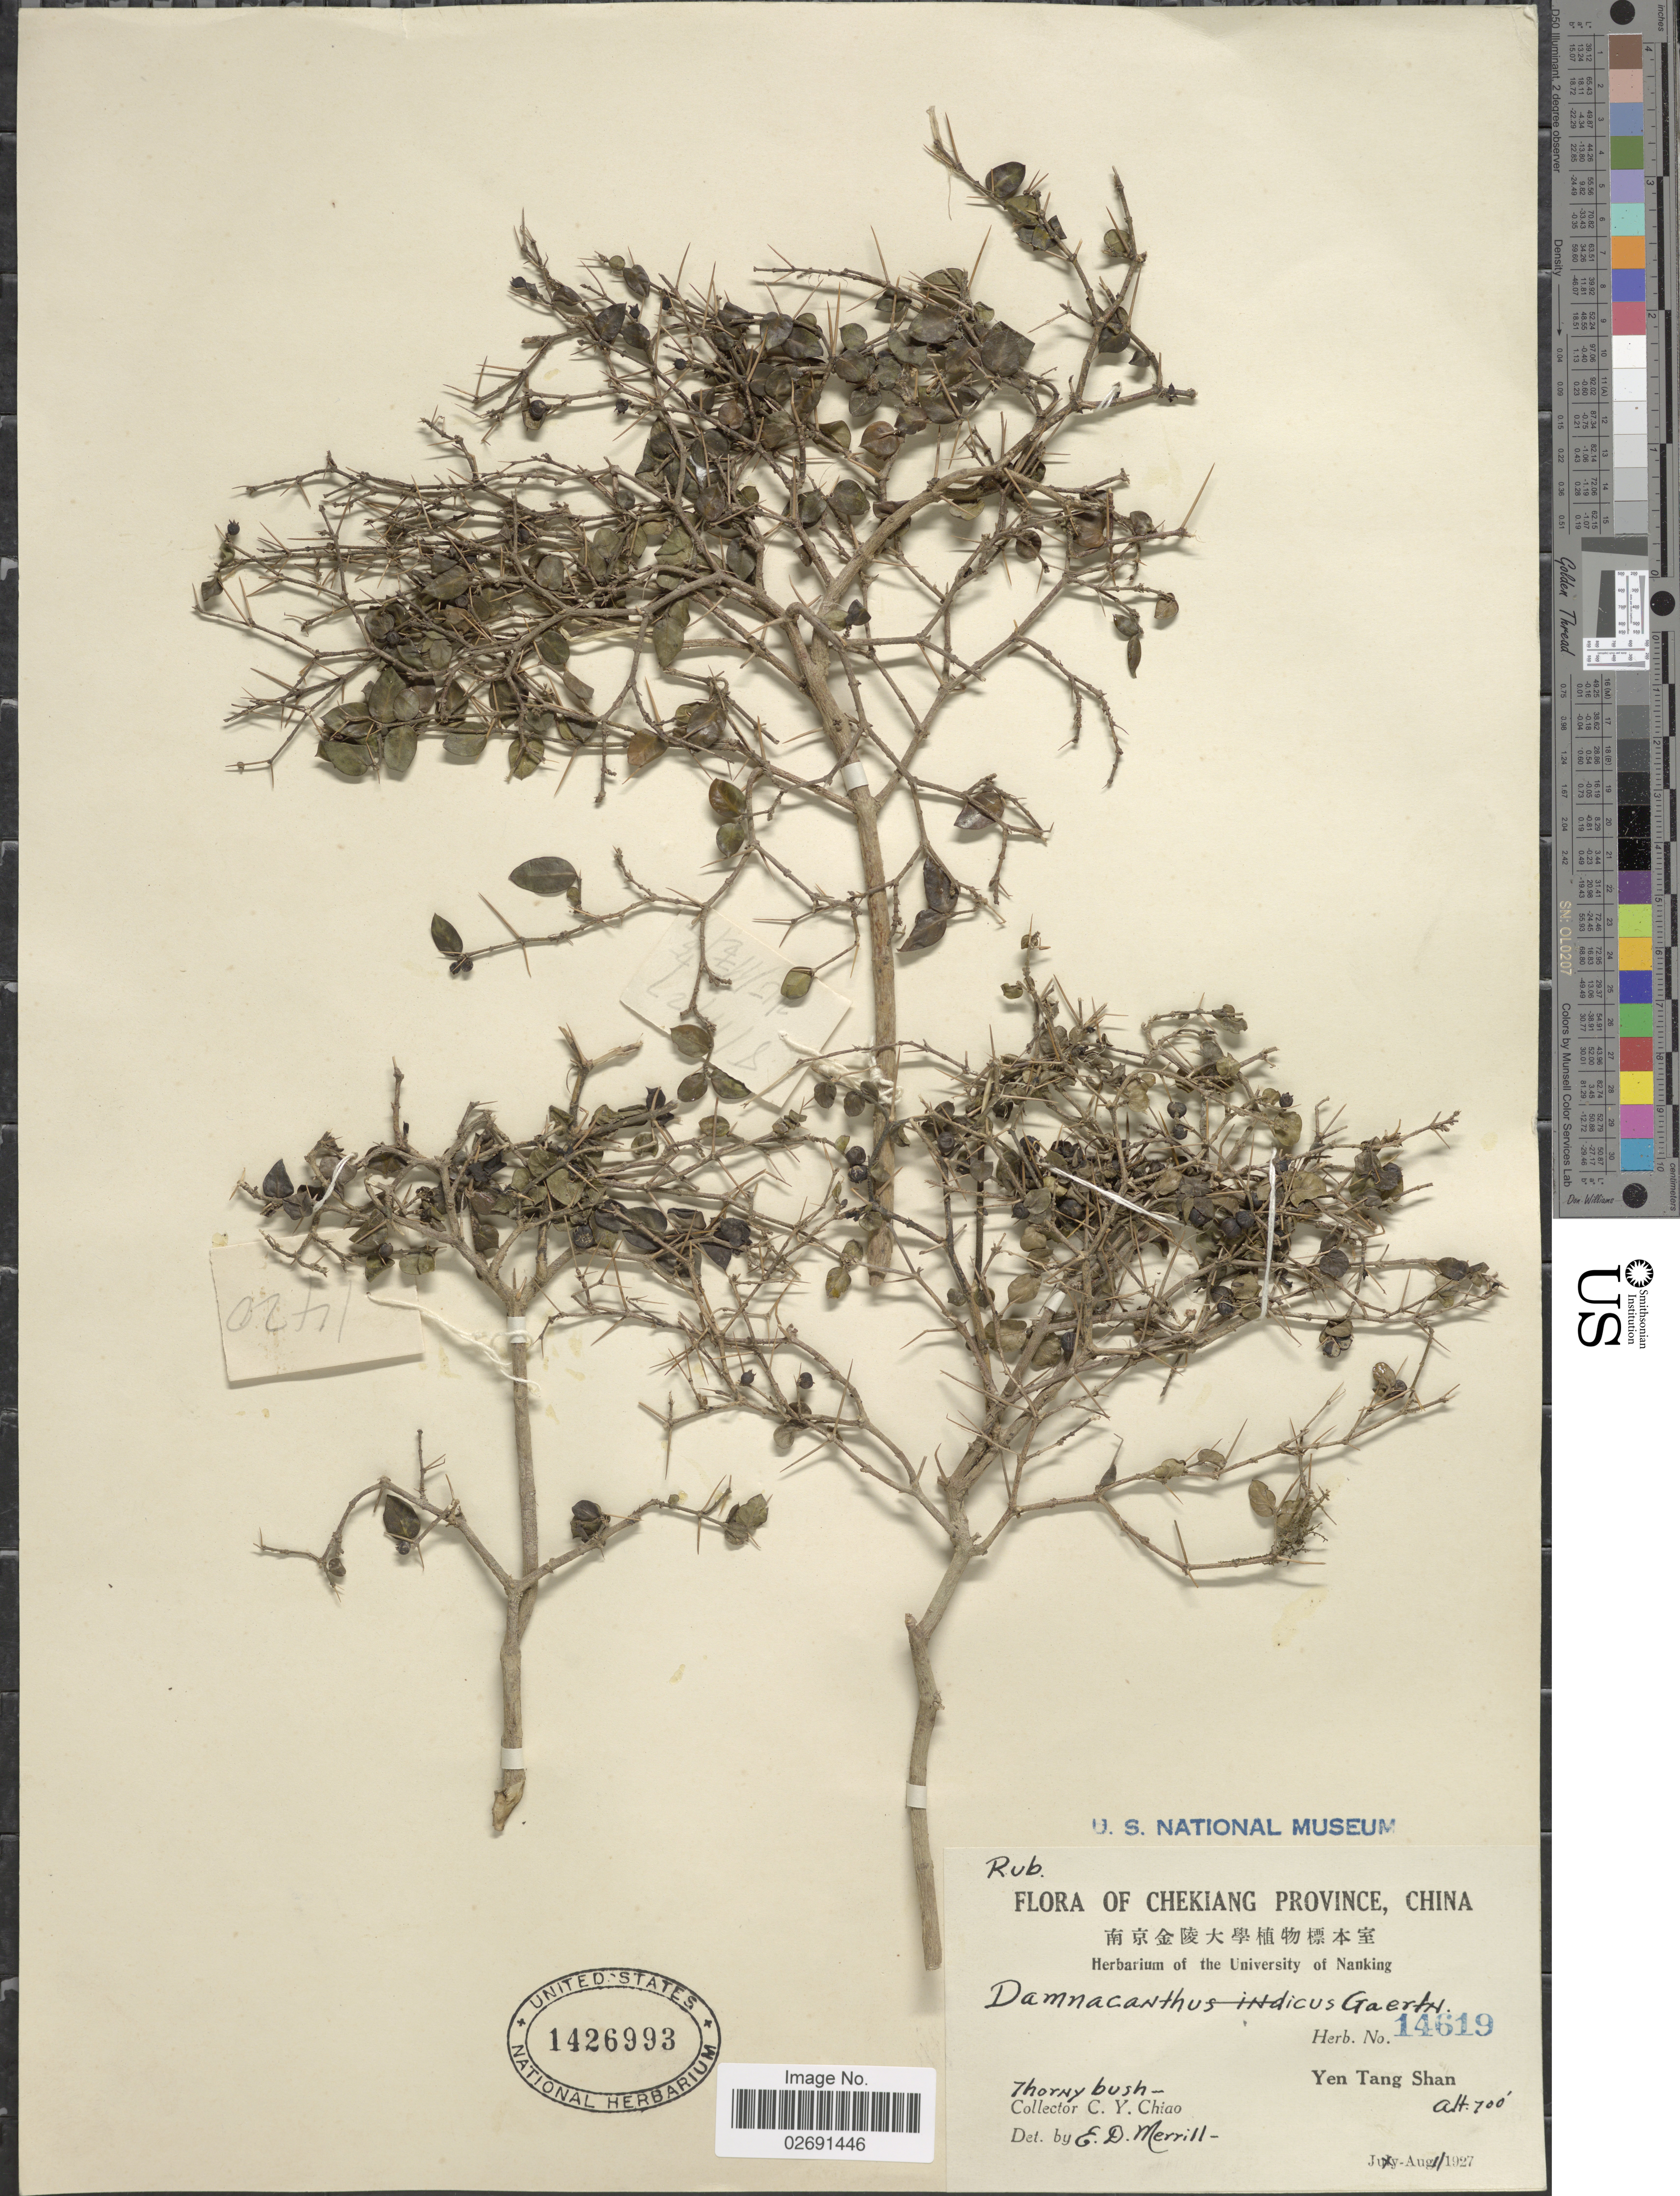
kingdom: Plantae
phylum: Tracheophyta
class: Magnoliopsida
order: Gentianales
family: Rubiaceae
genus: Damnacanthus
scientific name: Damnacanthus indicus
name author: L. f.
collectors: C. Y. Chiao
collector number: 14619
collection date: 1927-08-11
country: China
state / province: Zhejiang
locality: Chekiang Province, Yen Tang Shan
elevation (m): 213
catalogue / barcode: US 1426993